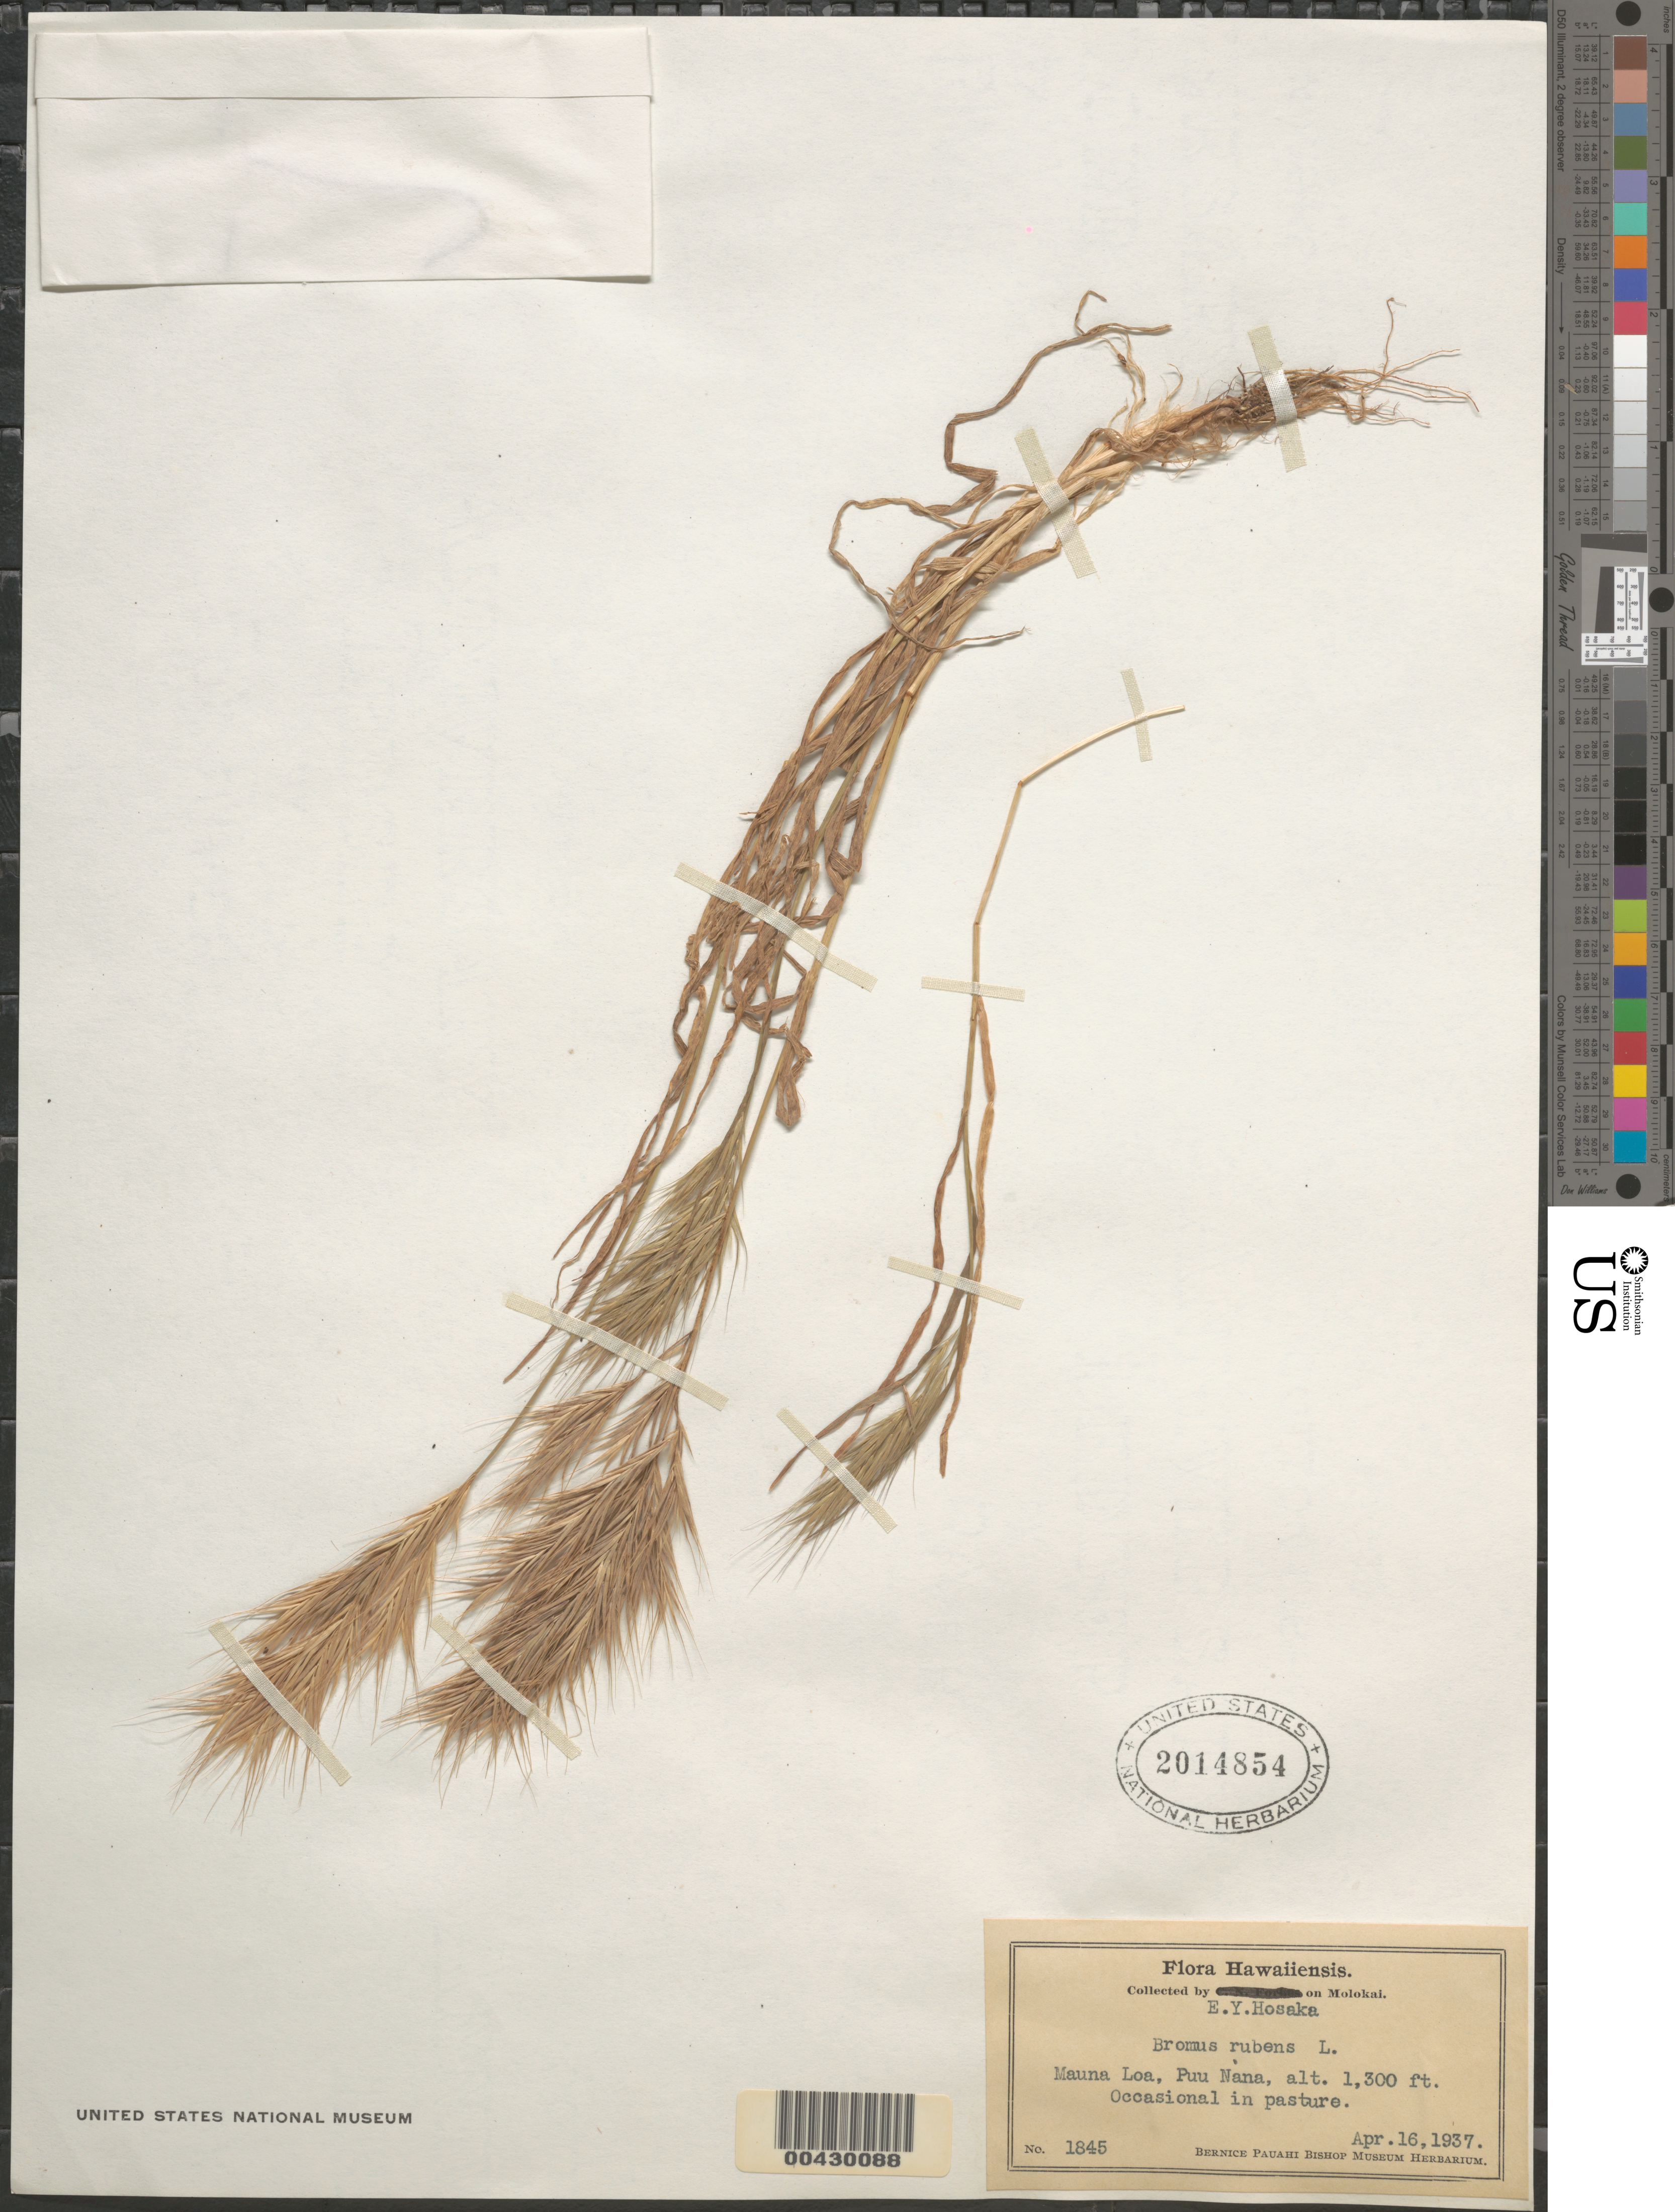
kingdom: Plantae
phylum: Tracheophyta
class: Liliopsida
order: Poales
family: Poaceae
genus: Bromus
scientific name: Bromus madritensis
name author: L.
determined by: Faccenda, K.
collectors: E. Y. Hosaka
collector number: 1845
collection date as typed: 16 Apr 1937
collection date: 1937-04-16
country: United States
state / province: Hawaii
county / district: Maui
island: Moloka'i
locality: Mauna Loa, Puu Nana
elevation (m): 396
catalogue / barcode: US 2014854